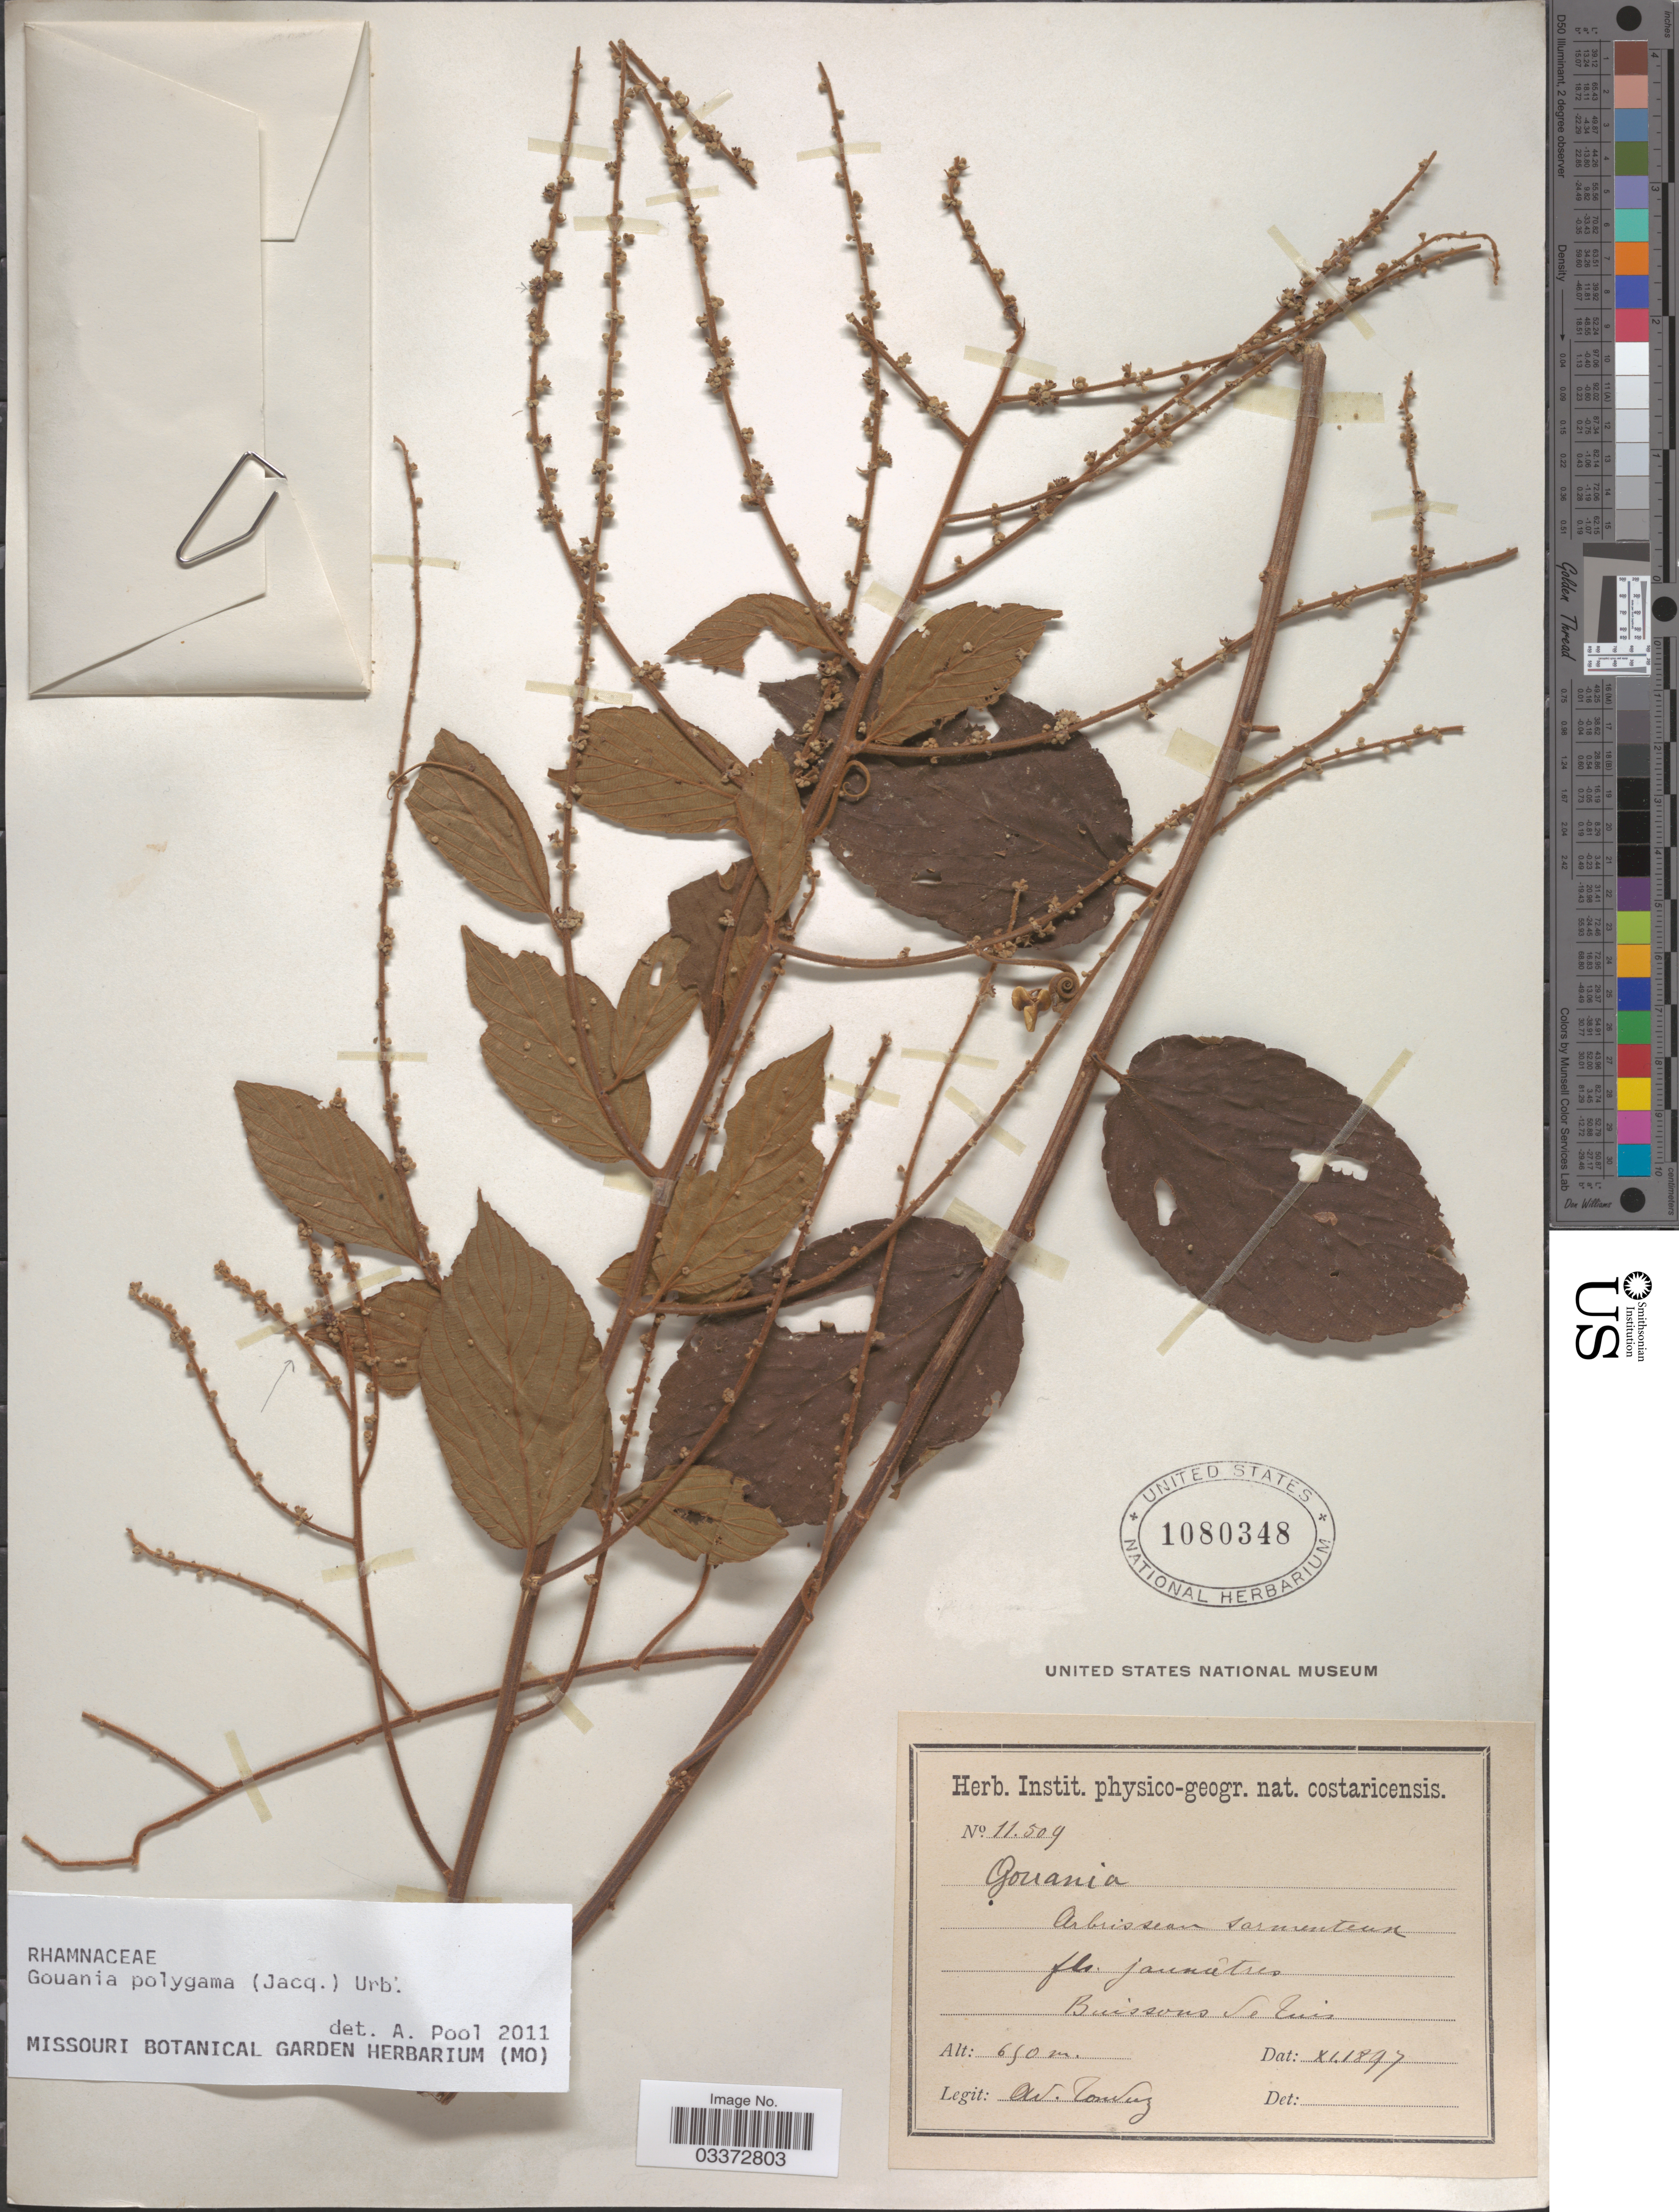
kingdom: Plantae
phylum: Tracheophyta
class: Magnoliopsida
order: Rosales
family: Rhamnaceae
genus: Gouania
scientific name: Gouania polygama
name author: (Jacq.) Urb.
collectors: A. Tonduz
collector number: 11509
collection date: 1897-11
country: Costa Rica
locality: Buissons de Tuis.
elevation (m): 650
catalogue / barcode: US 1080348